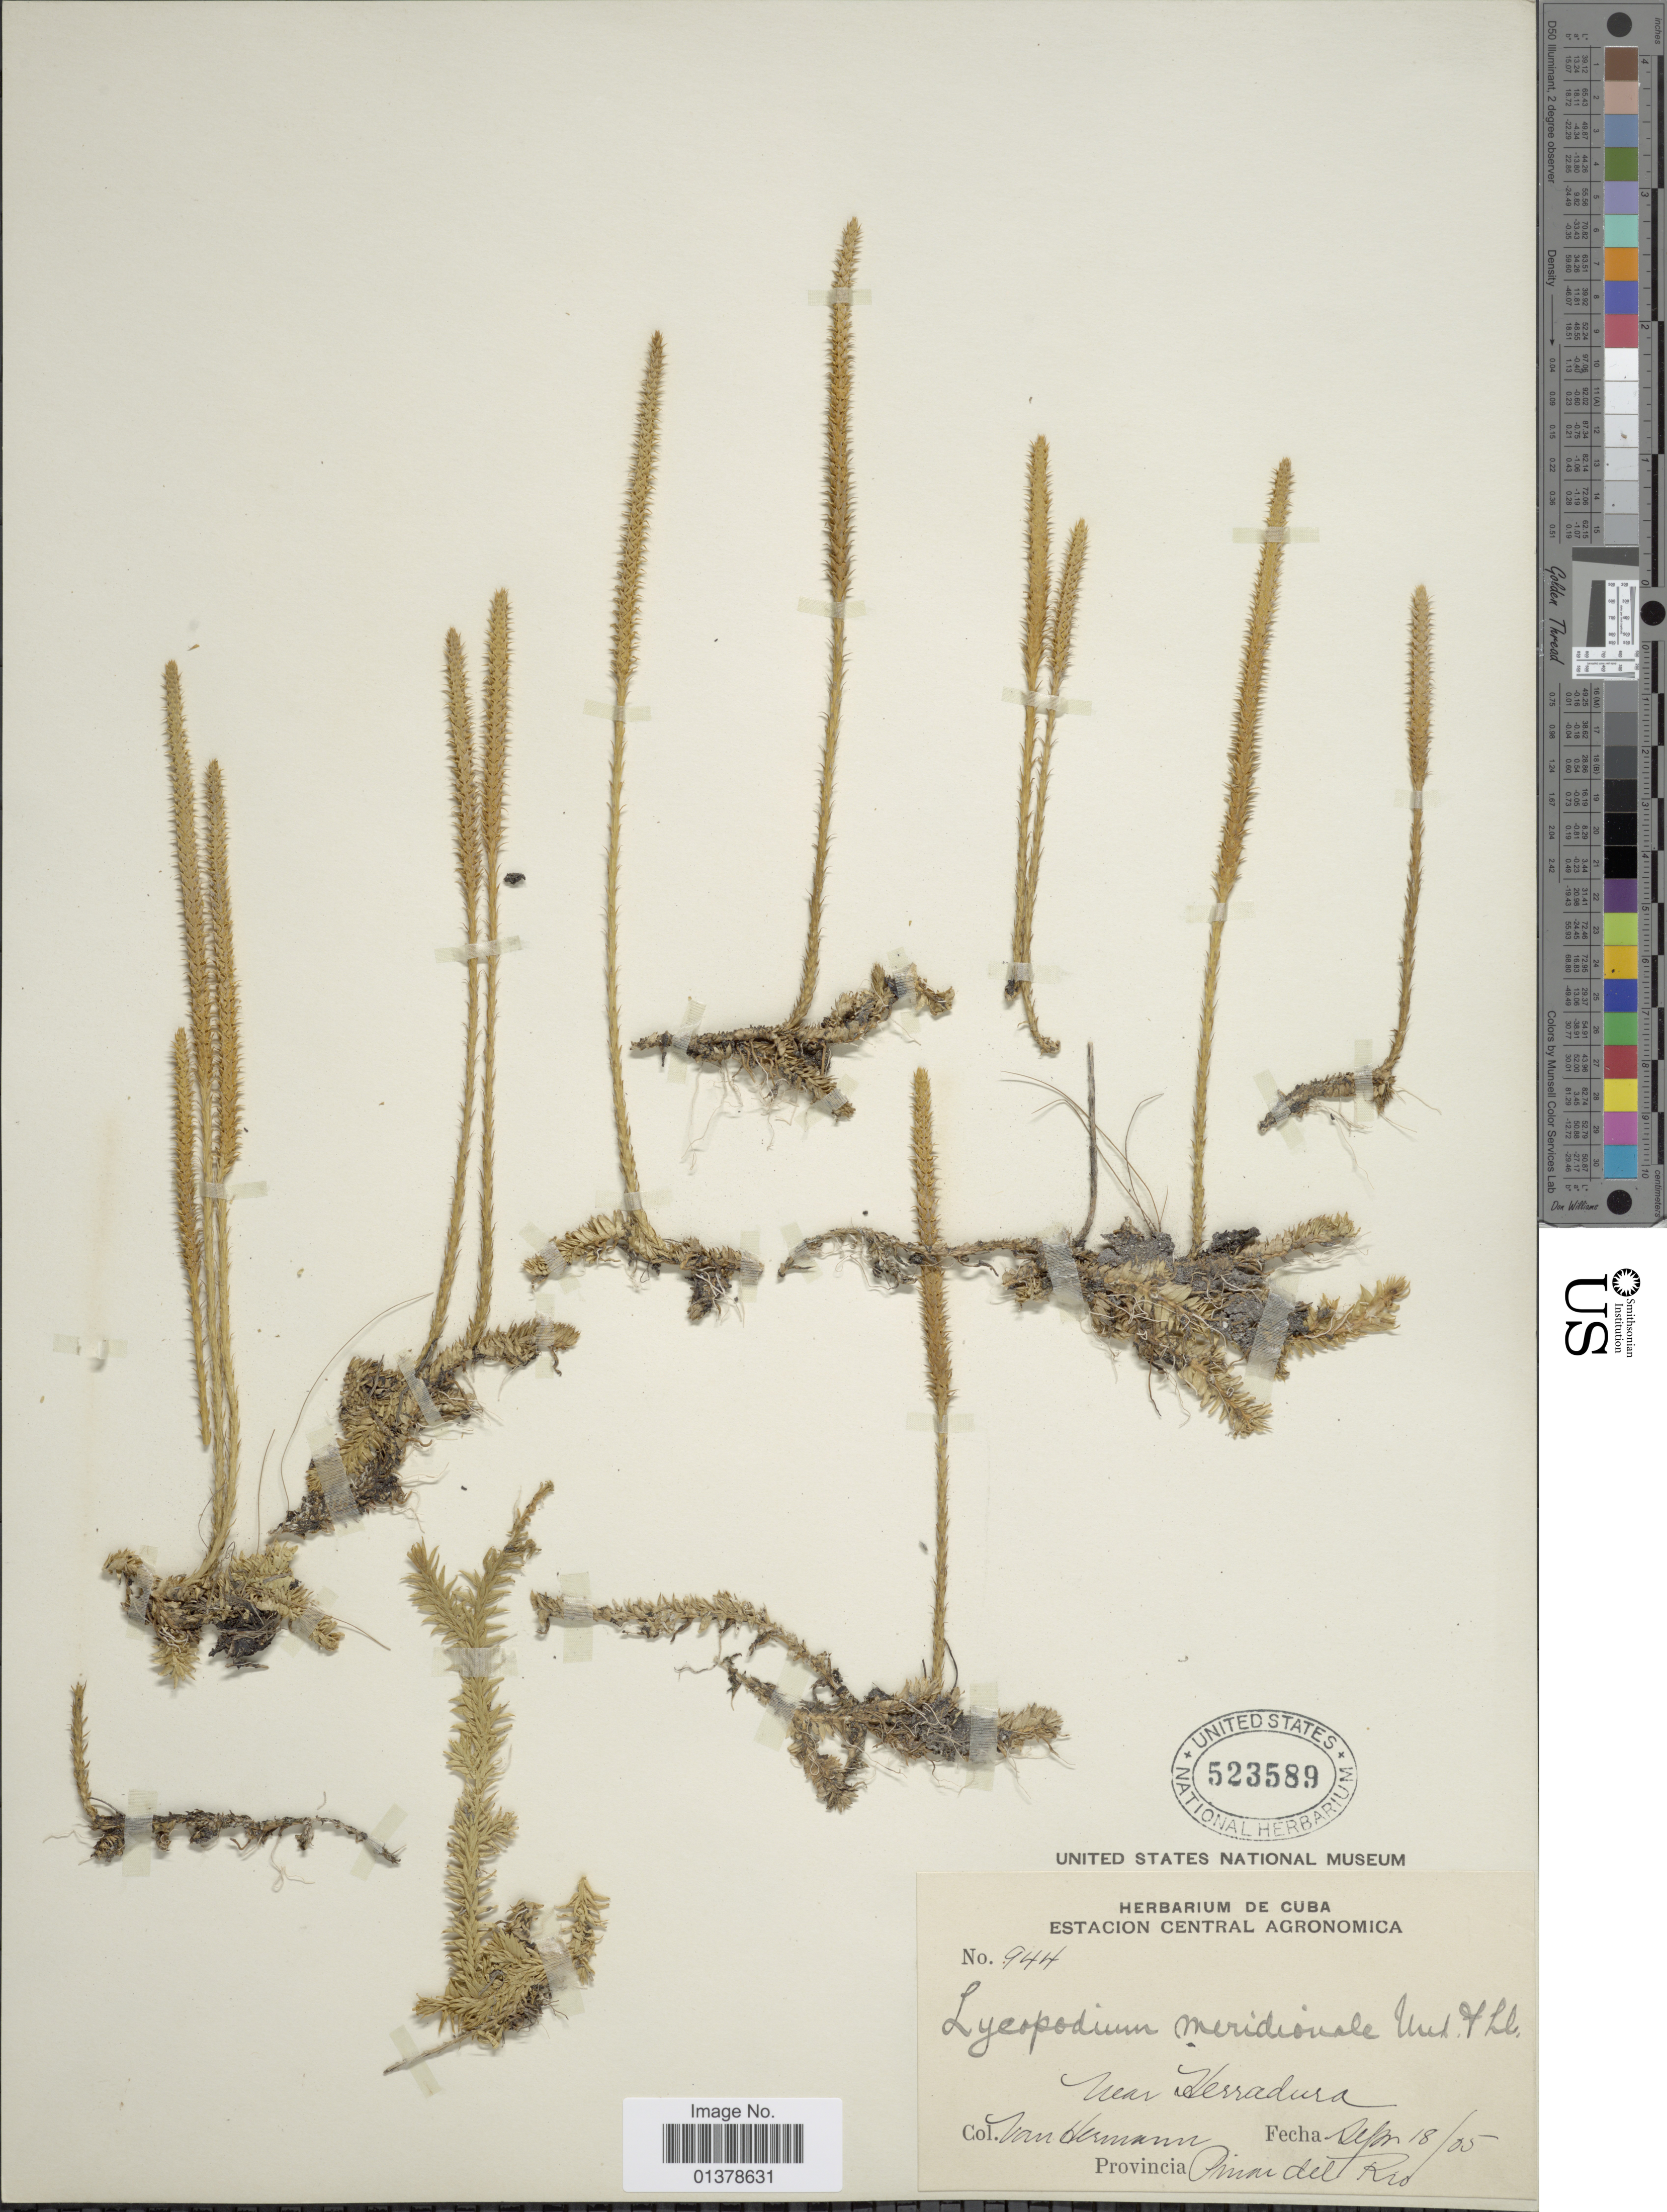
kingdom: Plantae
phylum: Tracheophyta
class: Lycopodiopsida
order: Lycopodiales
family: Lycopodiaceae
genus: Pseudolycopodiella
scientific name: Pseudolycopodiella meridionalis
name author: (Underw. & F.E. Lloyd) Holub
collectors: H. A. Van Hermann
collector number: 944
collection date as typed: Transcribed d/m/y: 18/4/5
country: Cuba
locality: Near Herradura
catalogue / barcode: US 523589